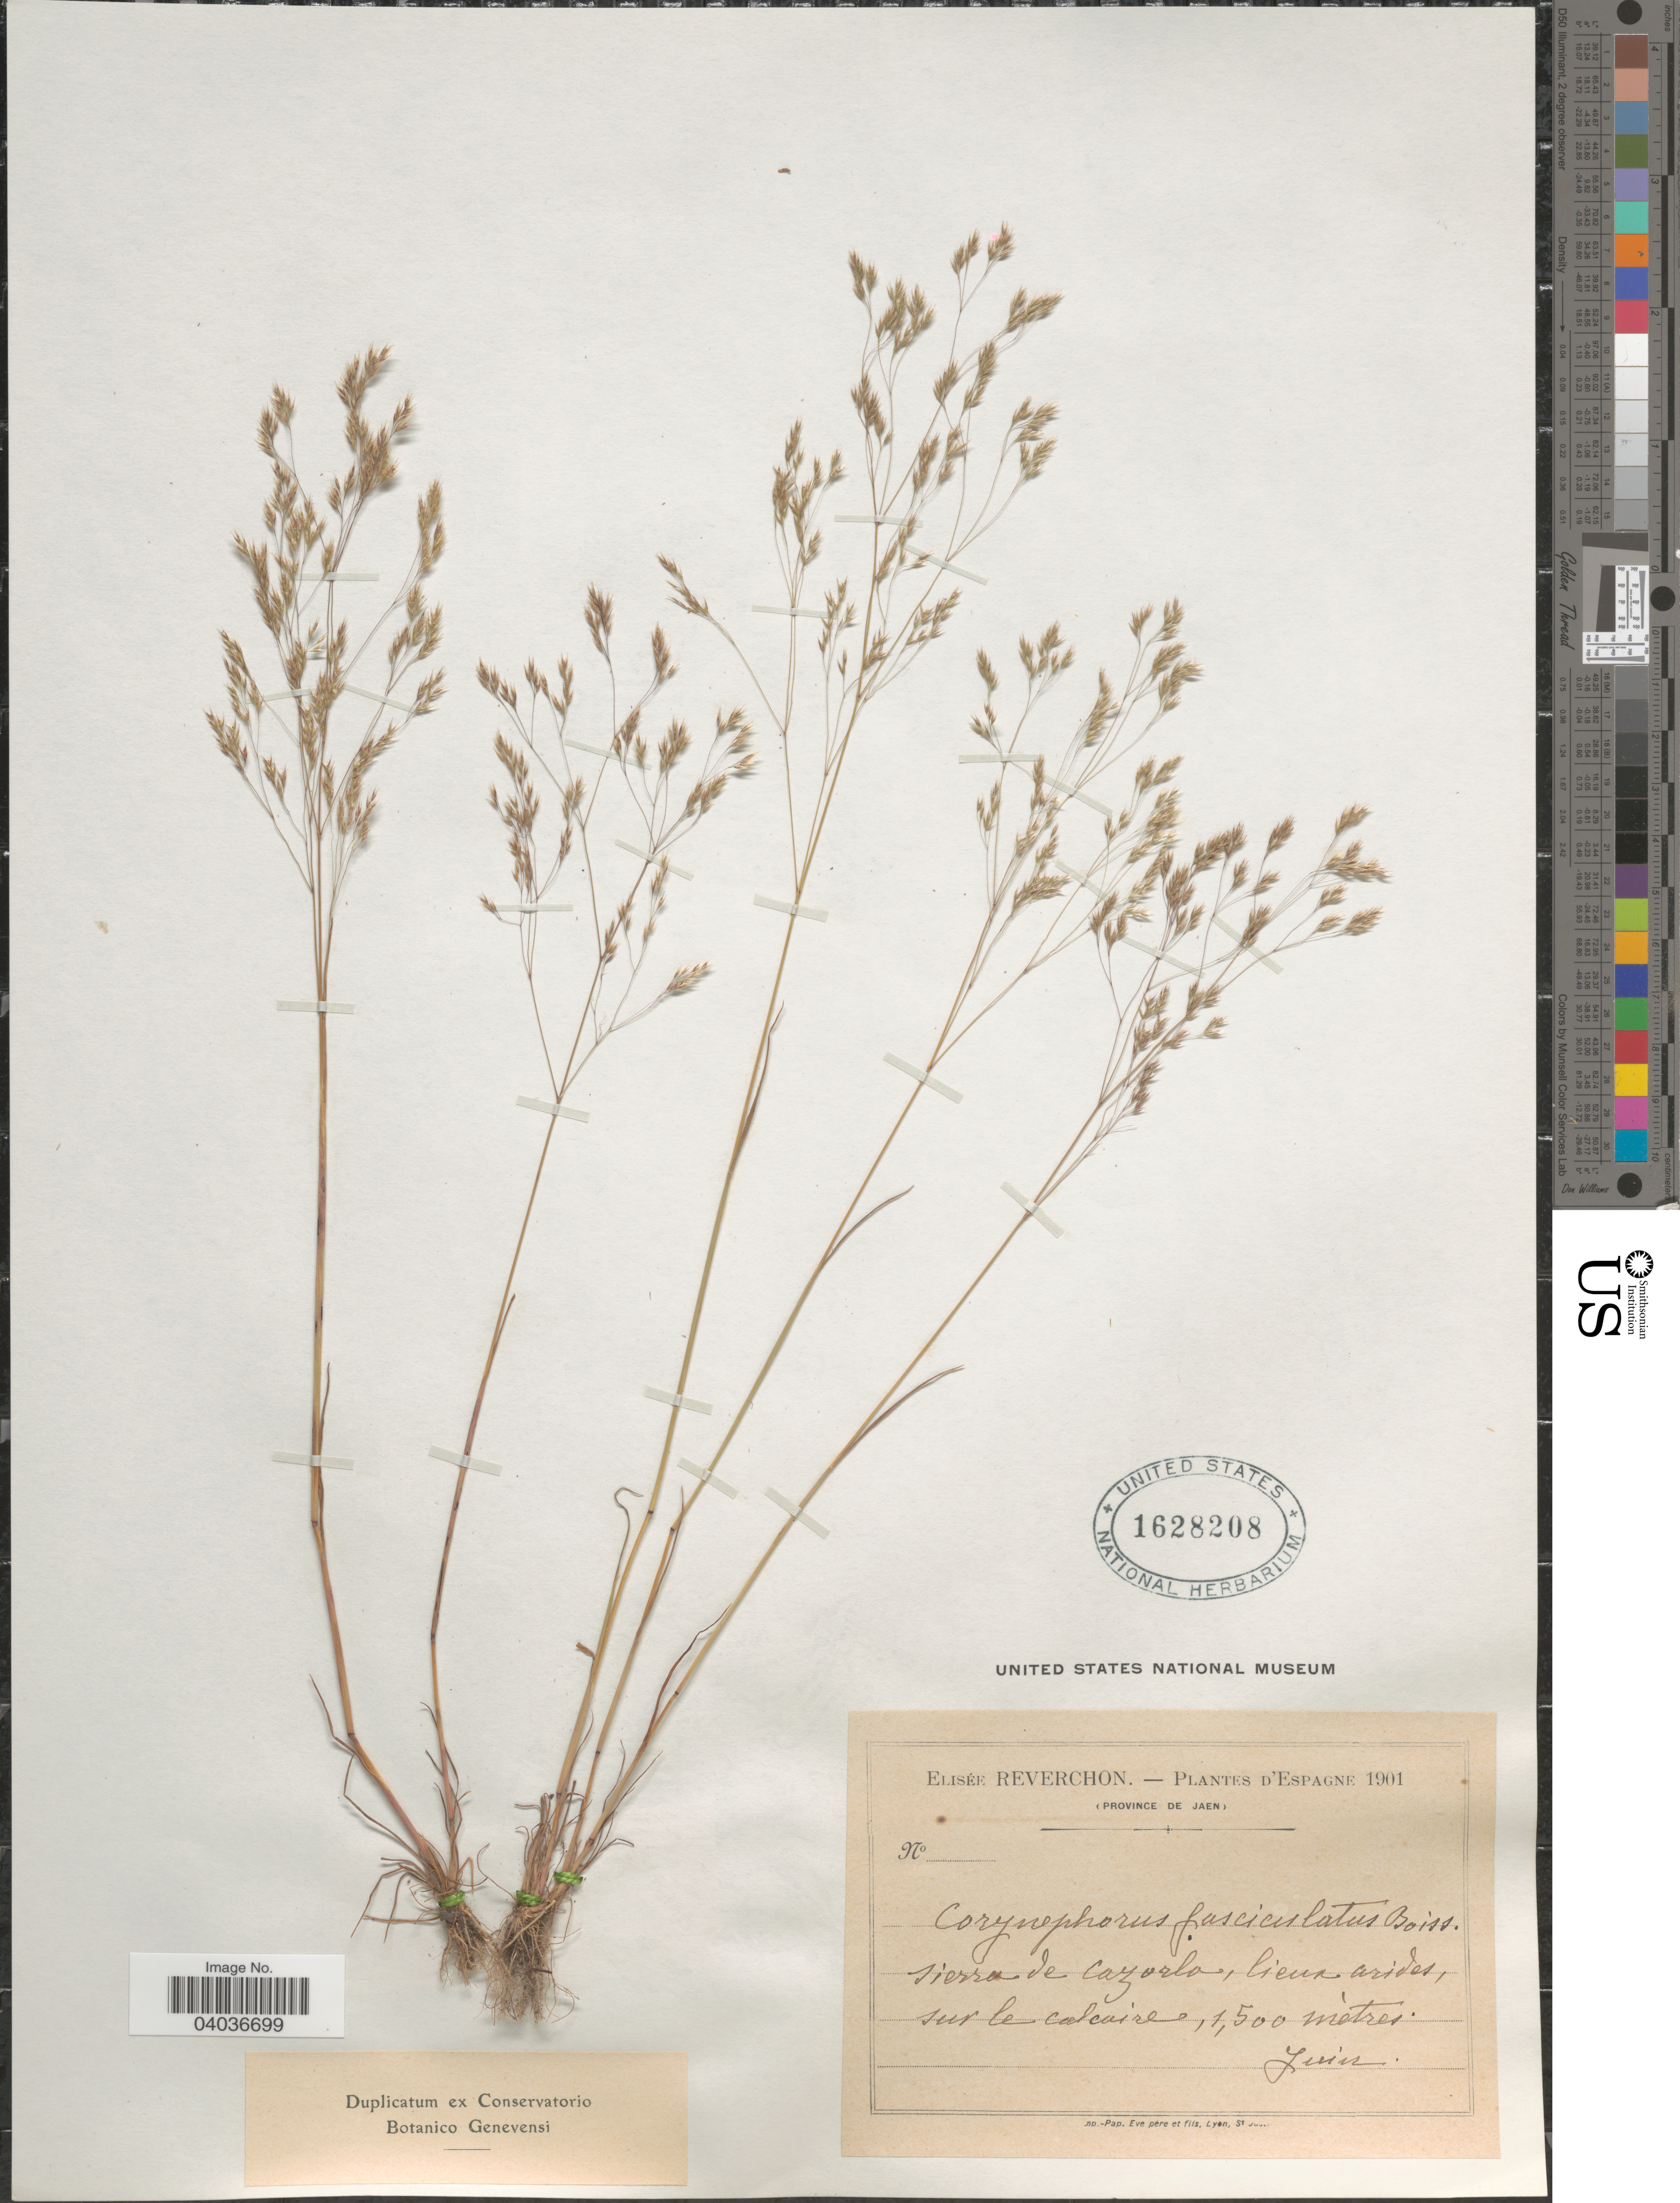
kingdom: Plantae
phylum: Tracheophyta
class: Liliopsida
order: Poales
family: Poaceae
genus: Corynephorus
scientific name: Corynephorus fasciculatus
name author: Boiss. & Reuter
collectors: E. Reverchon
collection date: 1901-06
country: Spain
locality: Province de Jaen. Sierra de Cazorla.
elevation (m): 1500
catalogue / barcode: US 1628208